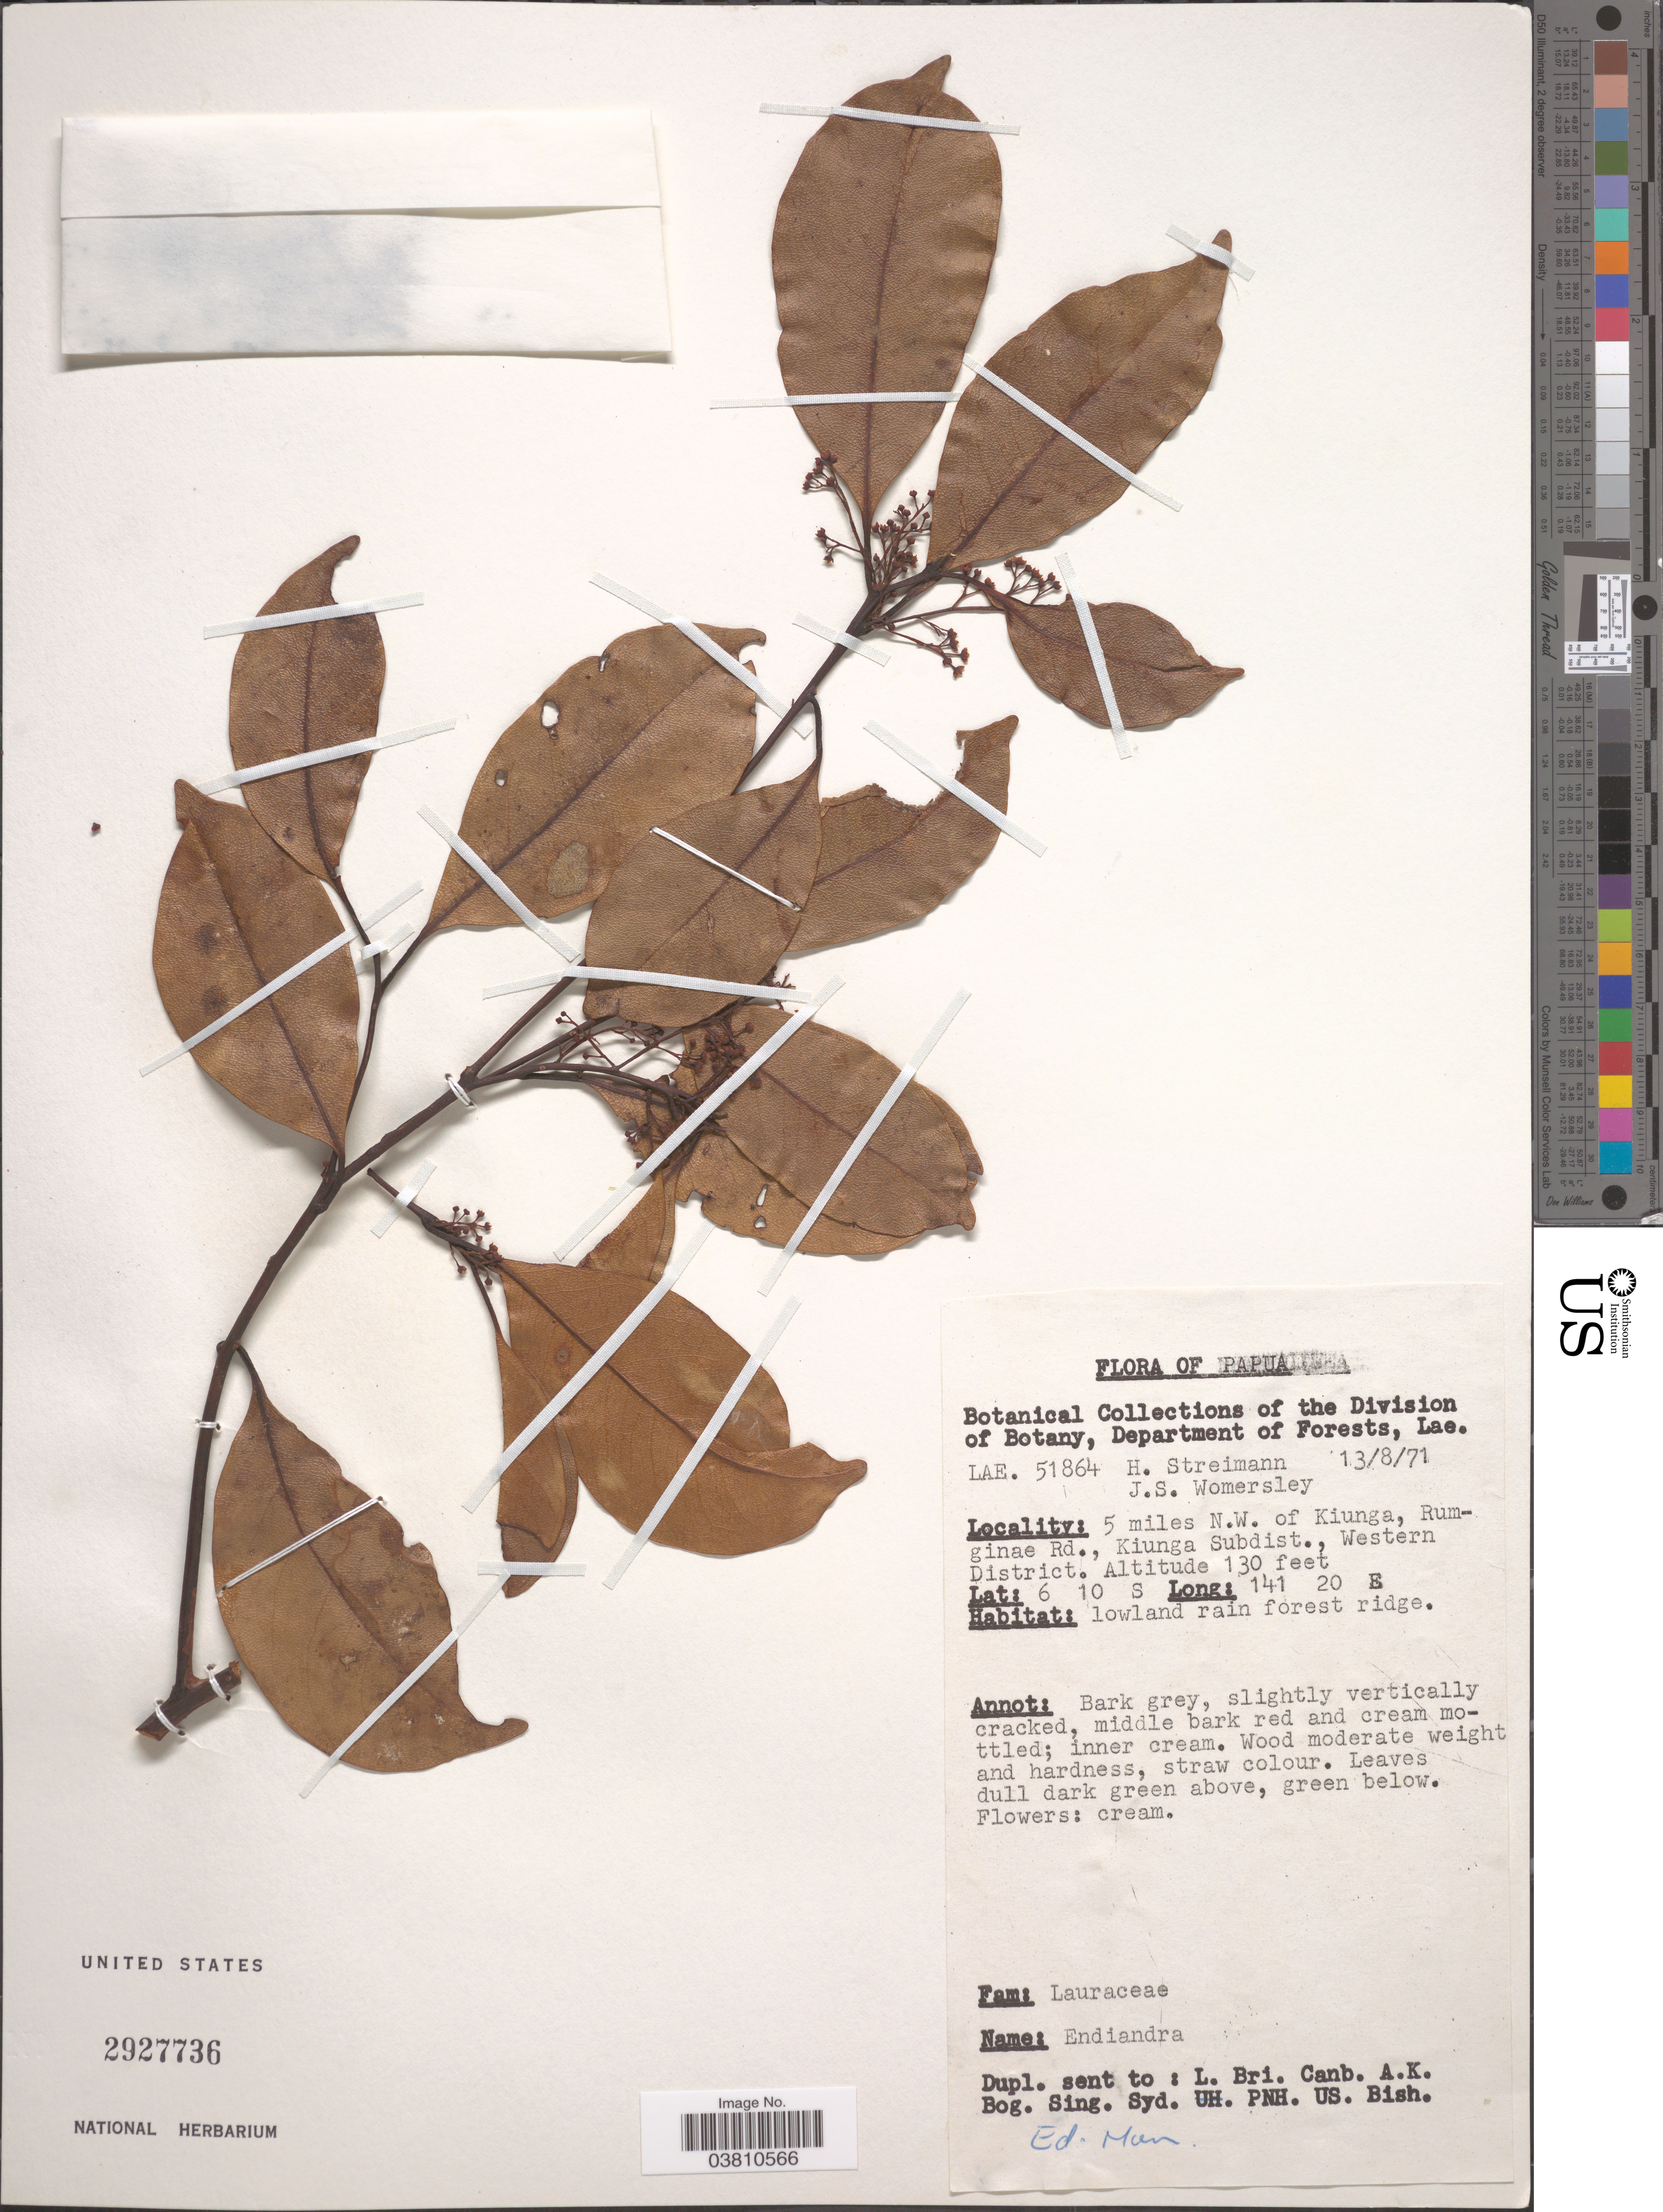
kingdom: Plantae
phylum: Tracheophyta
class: Magnoliopsida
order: Laurales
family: Lauraceae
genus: Endiandra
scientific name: Endiandra sp.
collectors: H. Streimann & J. S. Womersley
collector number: LAE 51864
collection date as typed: Transcribed d/m/y: 13/8/71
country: Papua New Guinea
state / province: Manus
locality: Papua. 5 miles N.W. of Kiunga, Rumginae Rd., Kiunga Subdist., Western District.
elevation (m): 40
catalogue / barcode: US 2927736